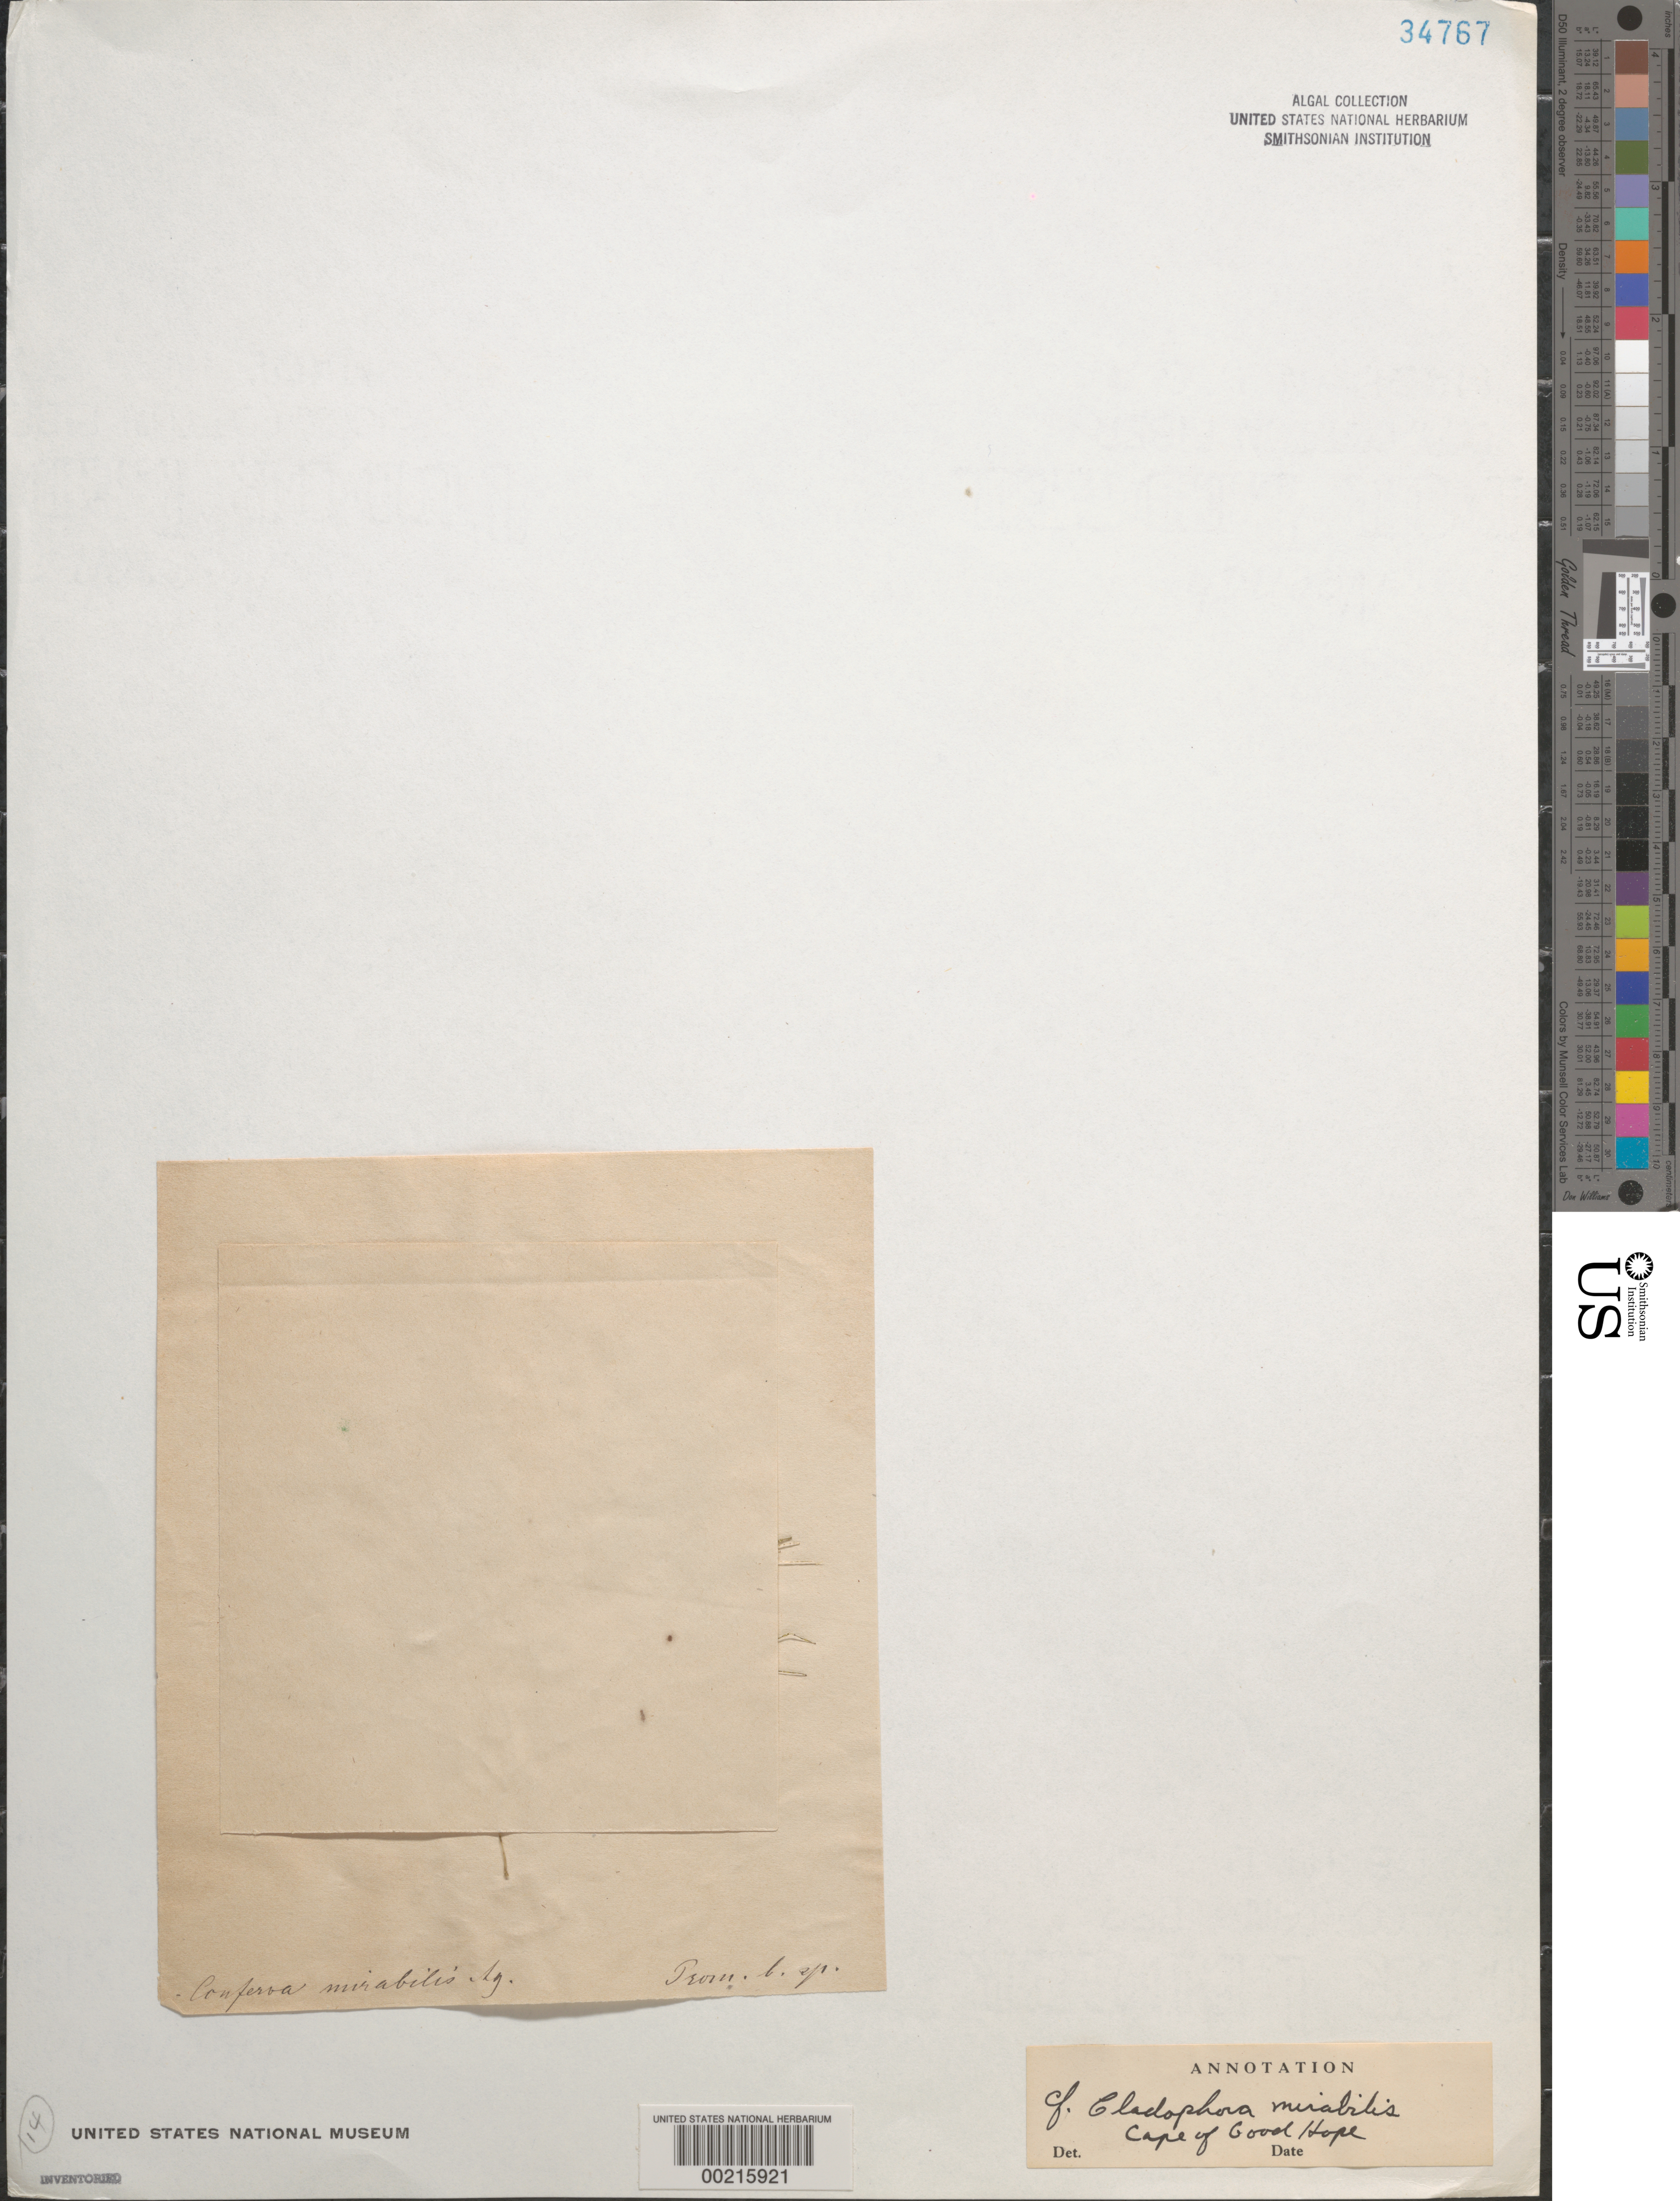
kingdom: Plantae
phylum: Chlorophyta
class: Ulvophyceae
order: Cladophorales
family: Cladophoraceae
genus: Cladophora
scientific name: Cladophora mirabilis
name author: (C. Agardh) L. Rabenhorst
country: South Africa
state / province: Western Cape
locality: Cape of good hope (prom. b. sp.)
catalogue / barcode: US 34767